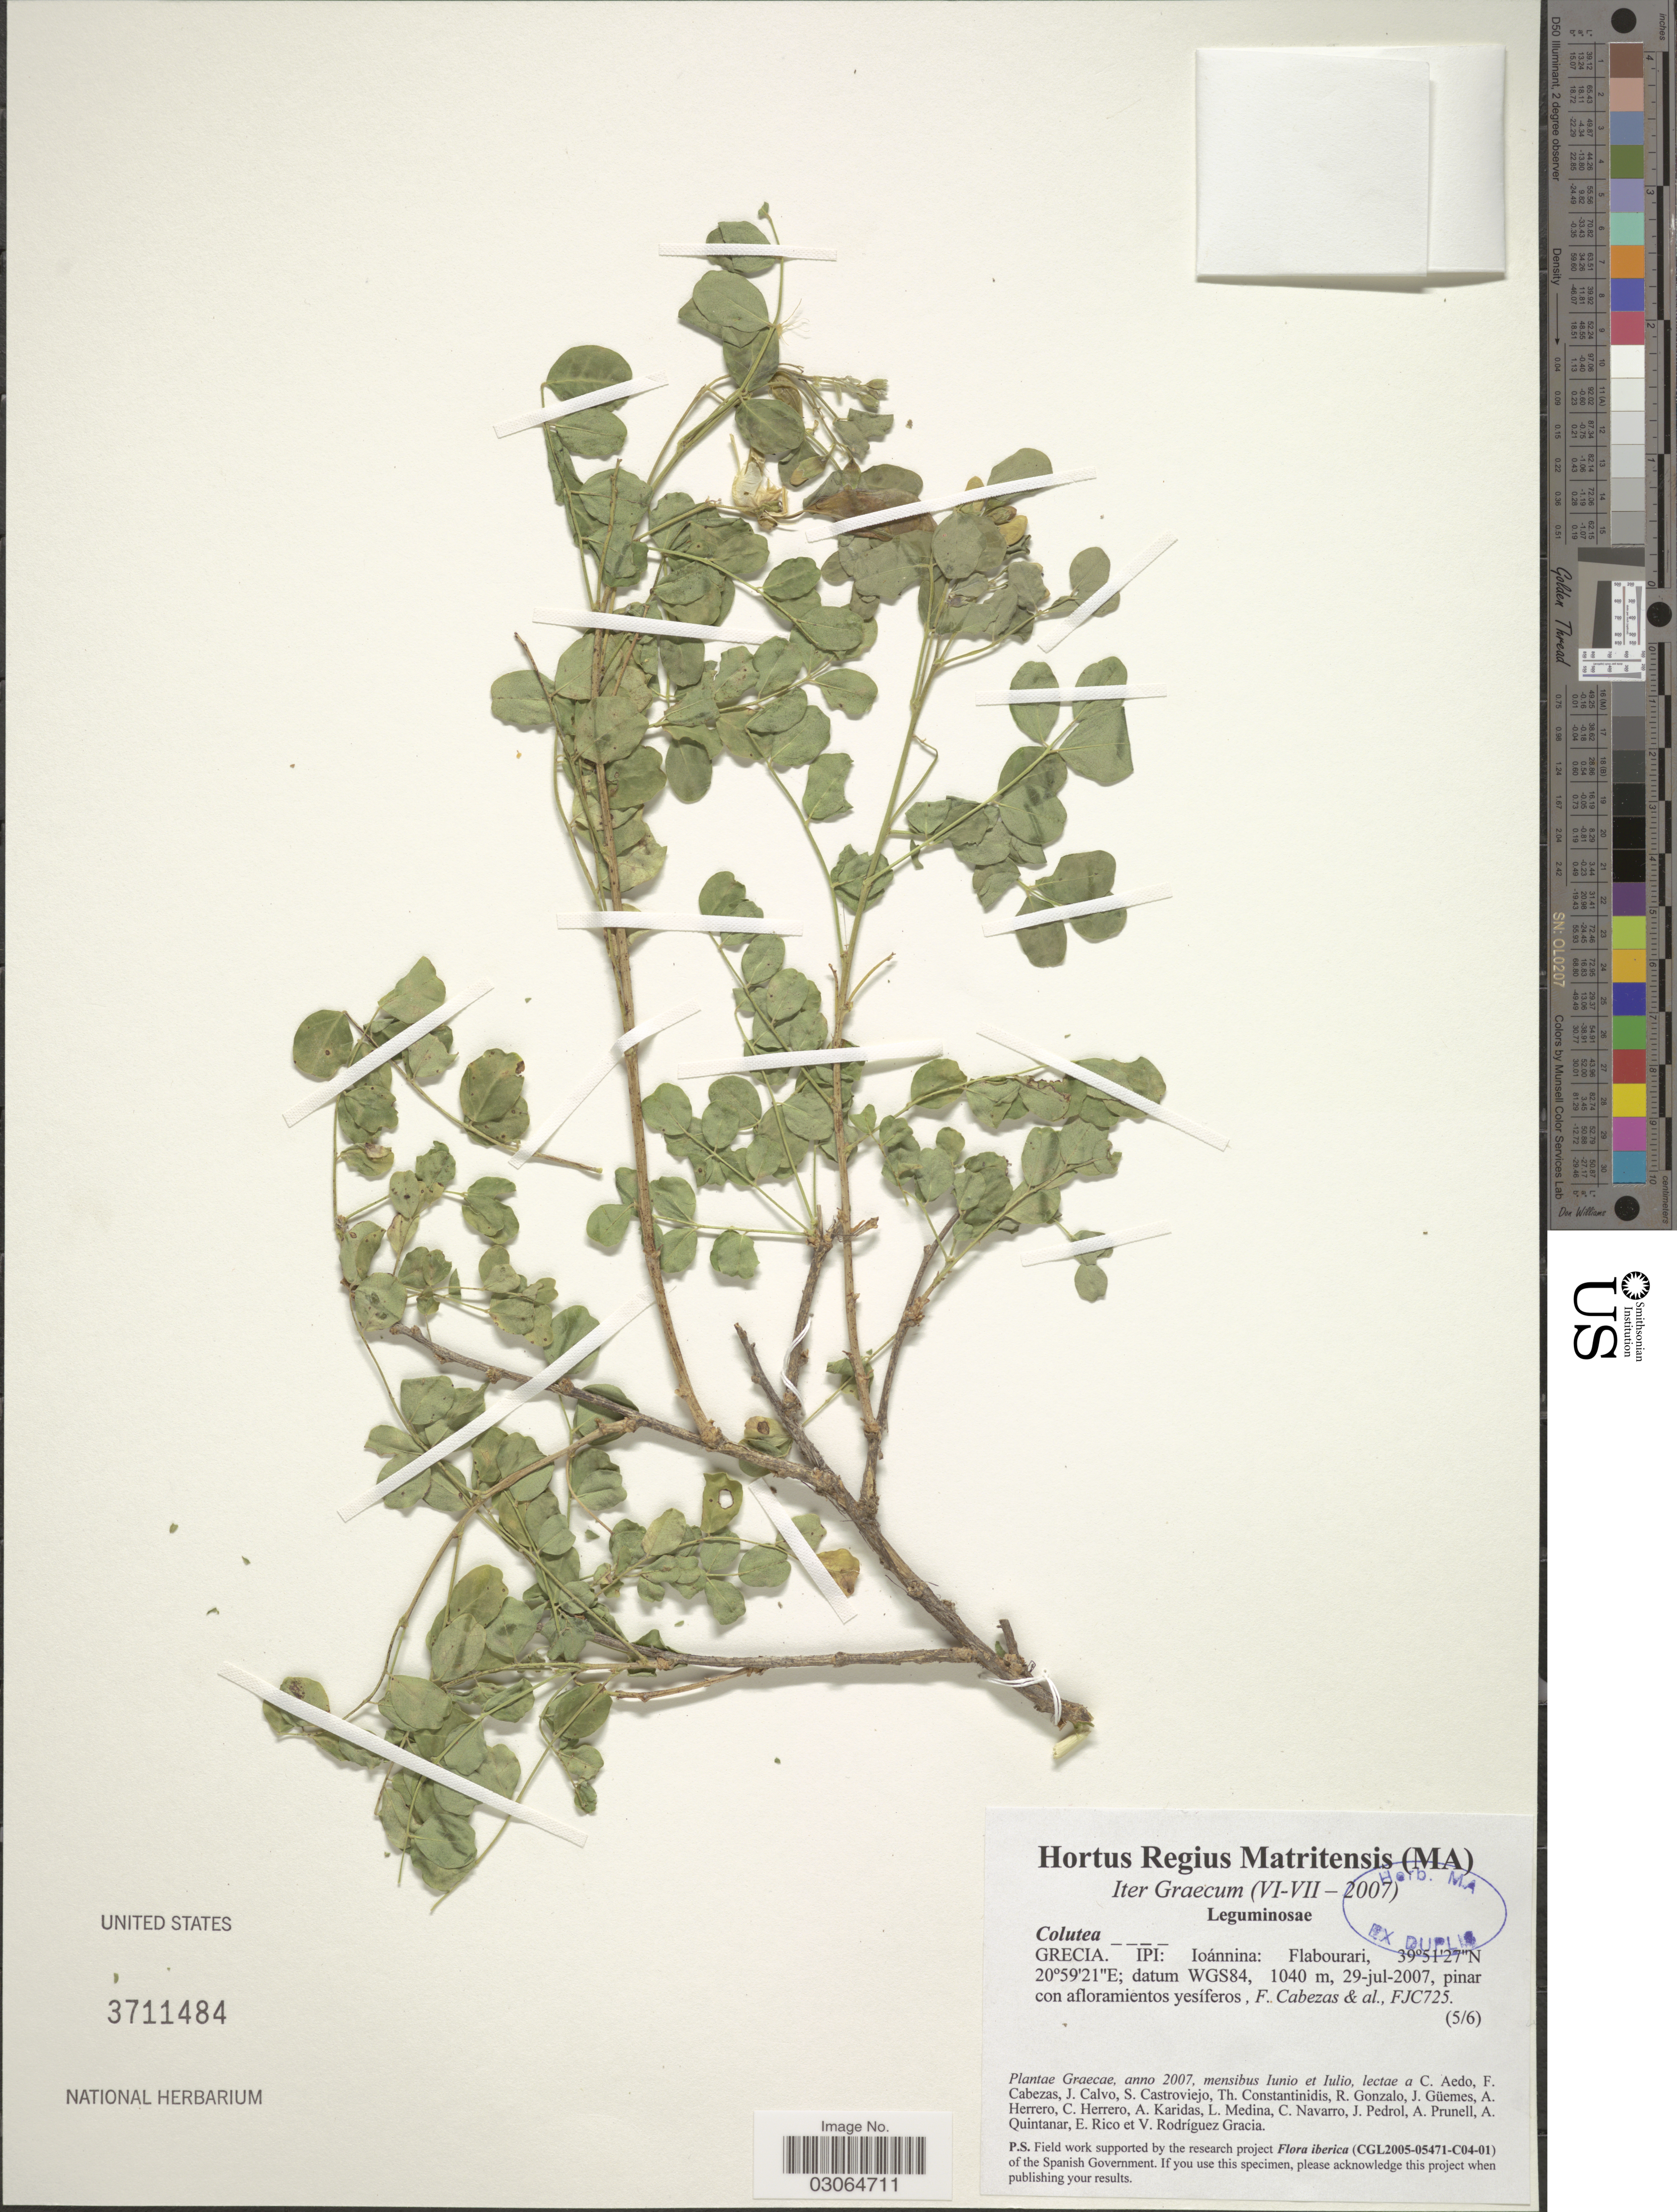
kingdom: Plantae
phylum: Tracheophyta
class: Magnoliopsida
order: Fabales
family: Fabaceae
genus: Colutea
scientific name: Colutea sp.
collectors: F. Cabezas, C. Aedo, F. Cabezas, J. Calvo & et al.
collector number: FJC725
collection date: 2007-07-29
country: Greece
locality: Grecia. IPI: Ioánnina: Flabourari.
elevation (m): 1040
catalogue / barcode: US 3711484